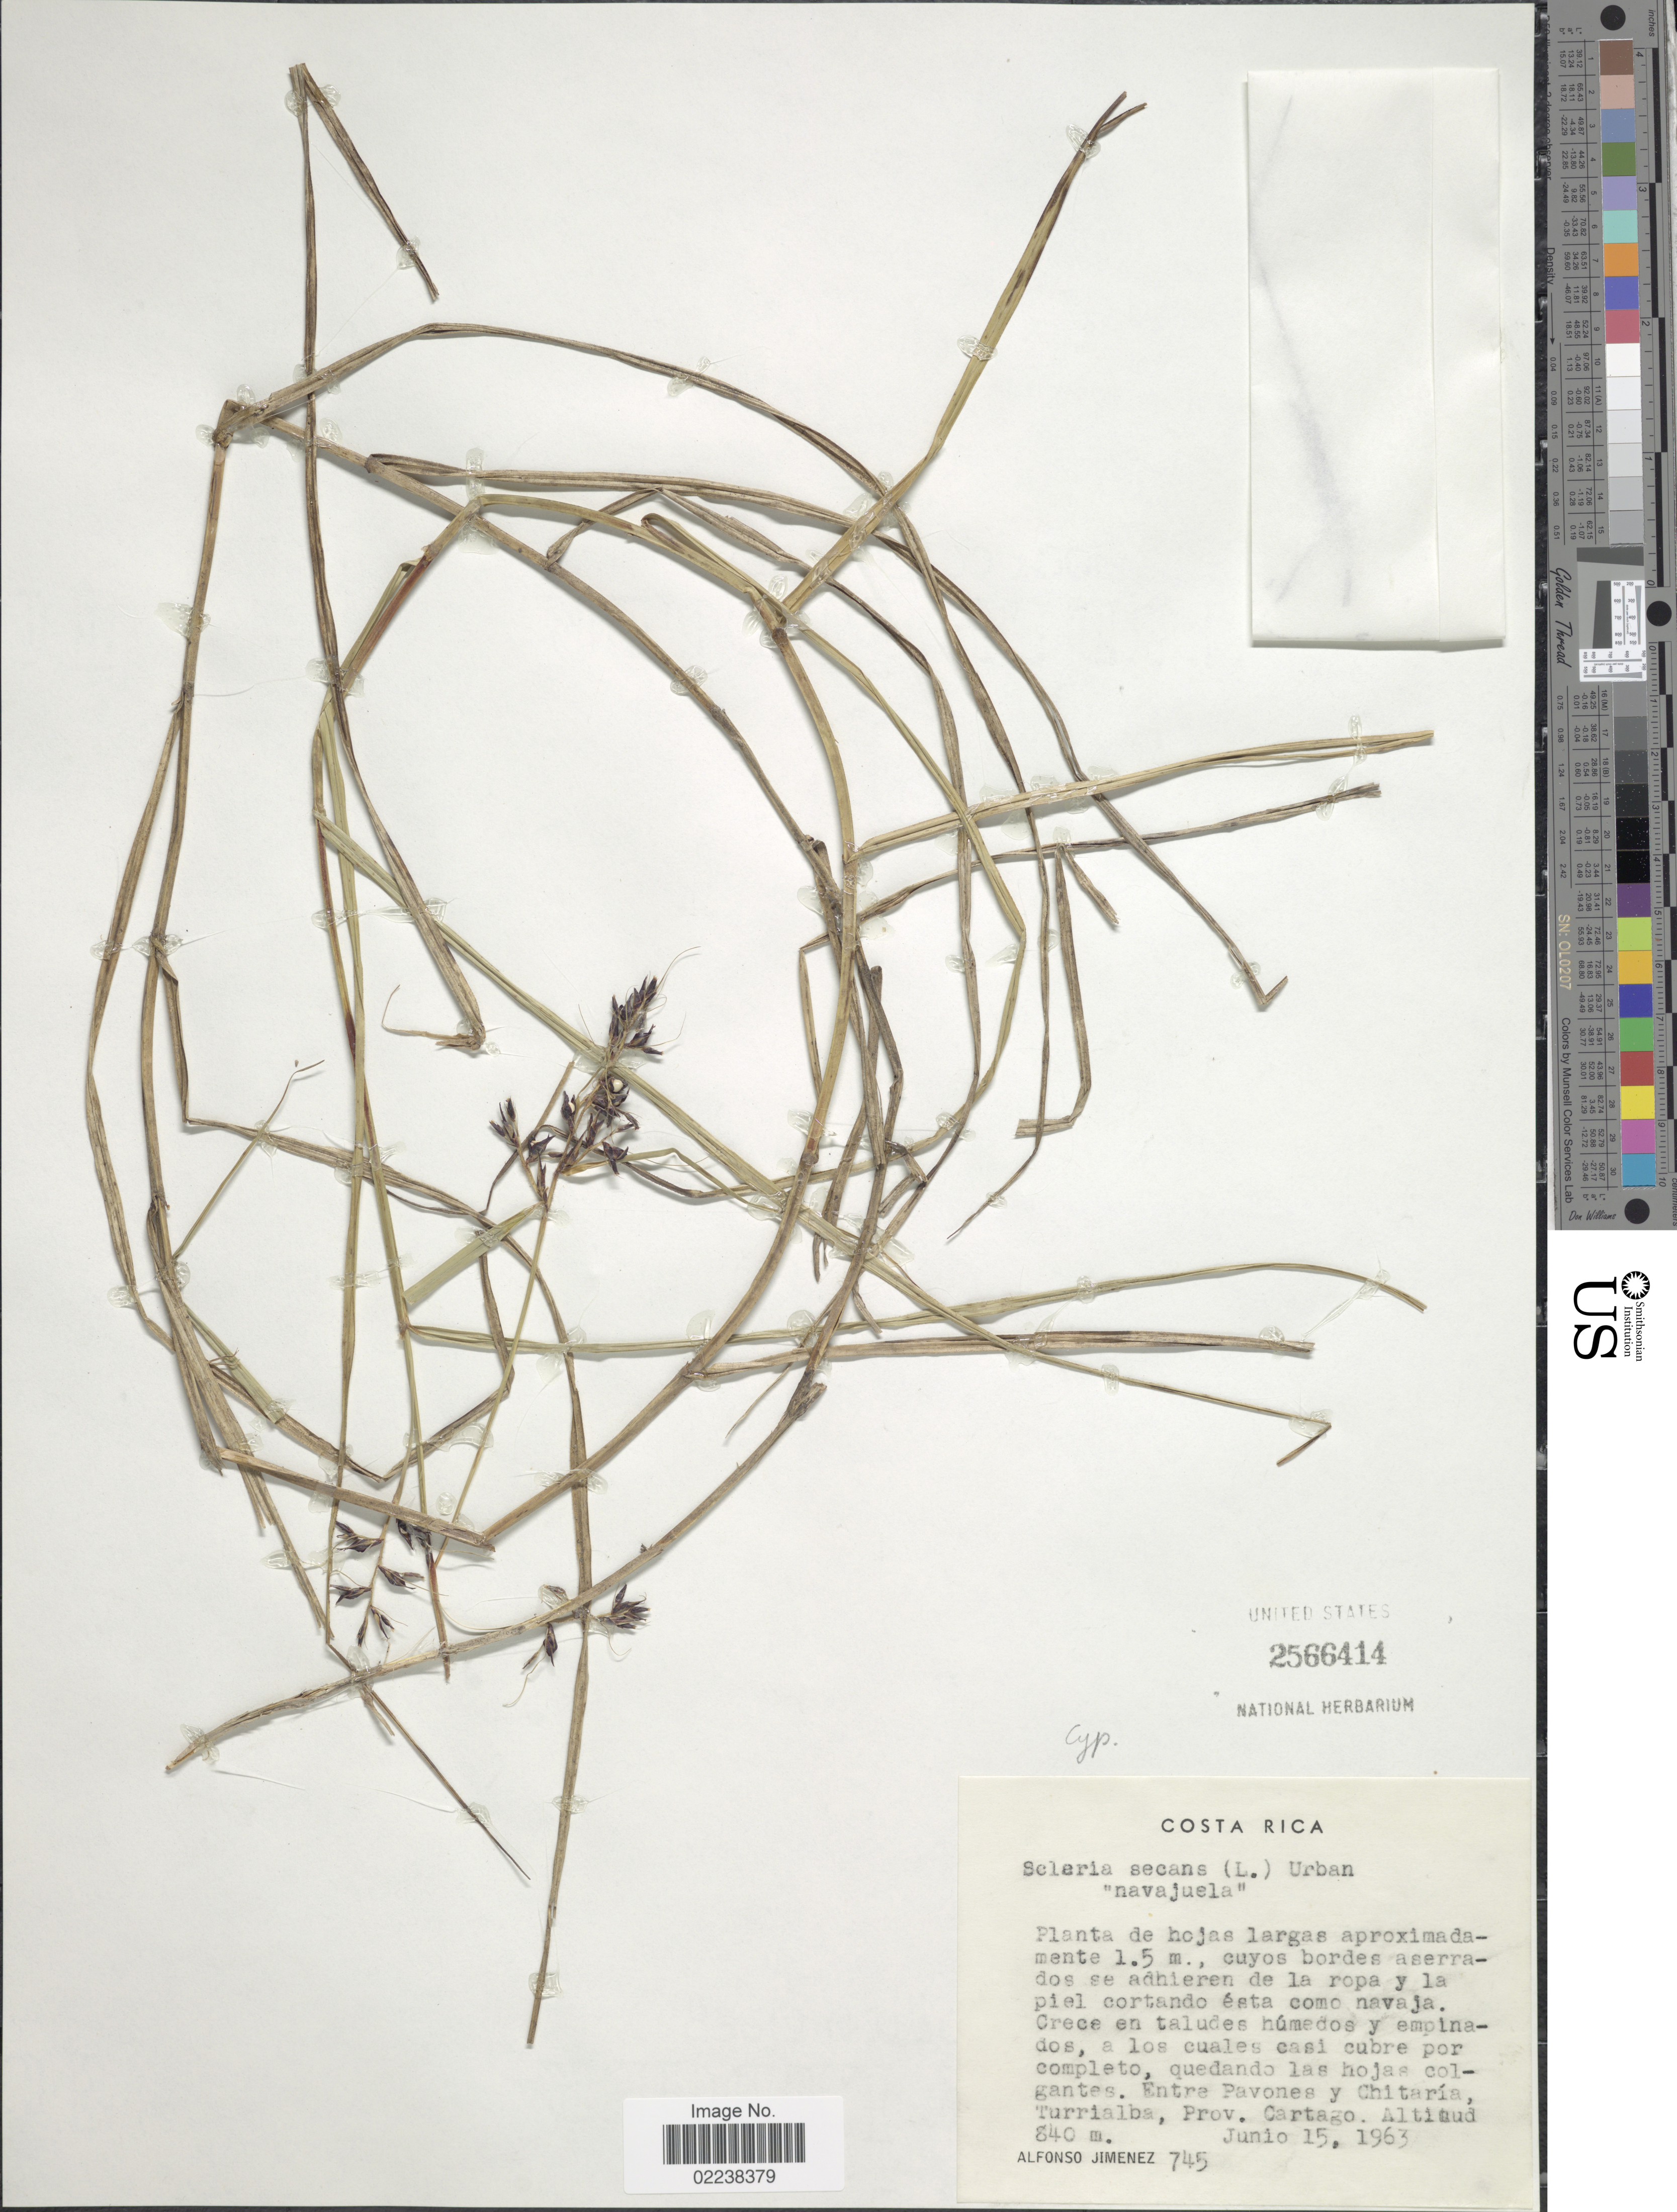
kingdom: Plantae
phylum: Tracheophyta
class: Liliopsida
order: Poales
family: Cyperaceae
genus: Scleria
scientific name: Scleria secans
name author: (L.) Urb.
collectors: A. Jiménez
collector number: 745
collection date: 1963-06-15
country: Costa Rica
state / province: Cartago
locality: Entre Pavones y Chitaria, Turrialba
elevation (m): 840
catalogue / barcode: US 2566414